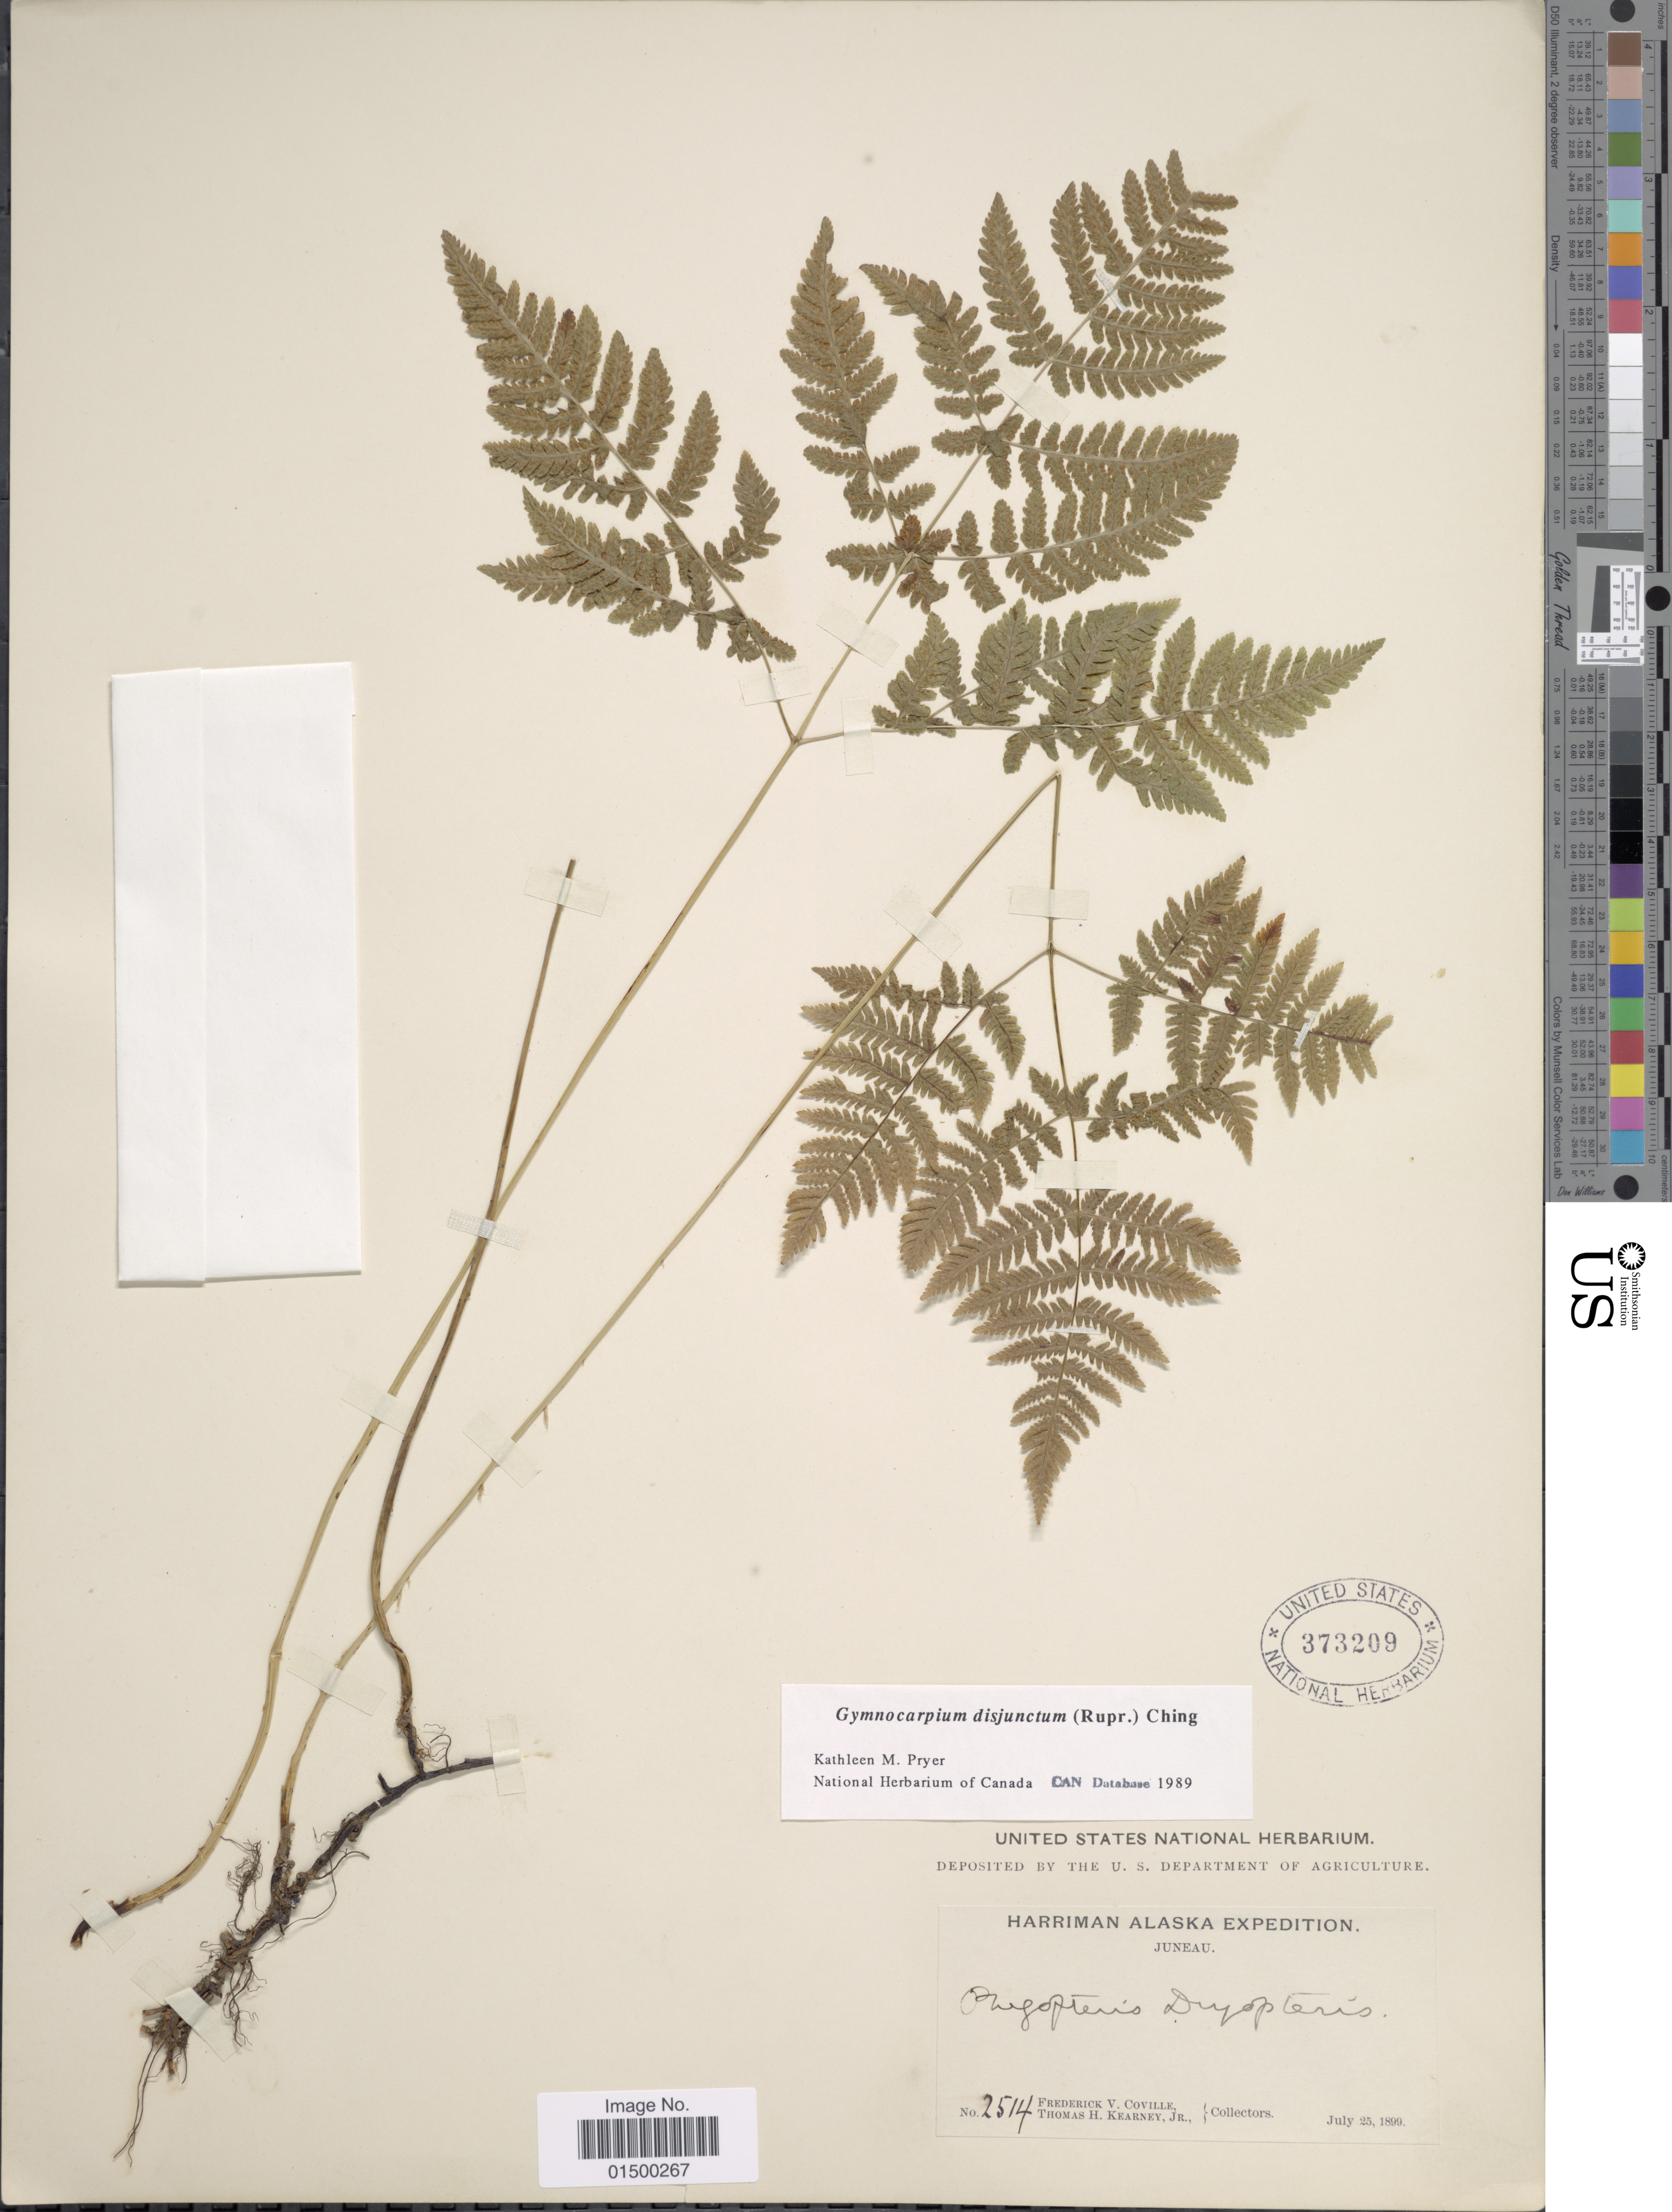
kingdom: Plantae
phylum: Tracheophyta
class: Polypodiopsida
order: Polypodiales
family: Cystopteridaceae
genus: Gymnocarpium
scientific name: Gymnocarpium disjunctum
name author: (Rupr.) Ching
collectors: F. V. Coville & T. H. Kearney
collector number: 2514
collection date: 1899-07-25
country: United States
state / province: Alaska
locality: Alaska, Juneau.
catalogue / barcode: US 373209